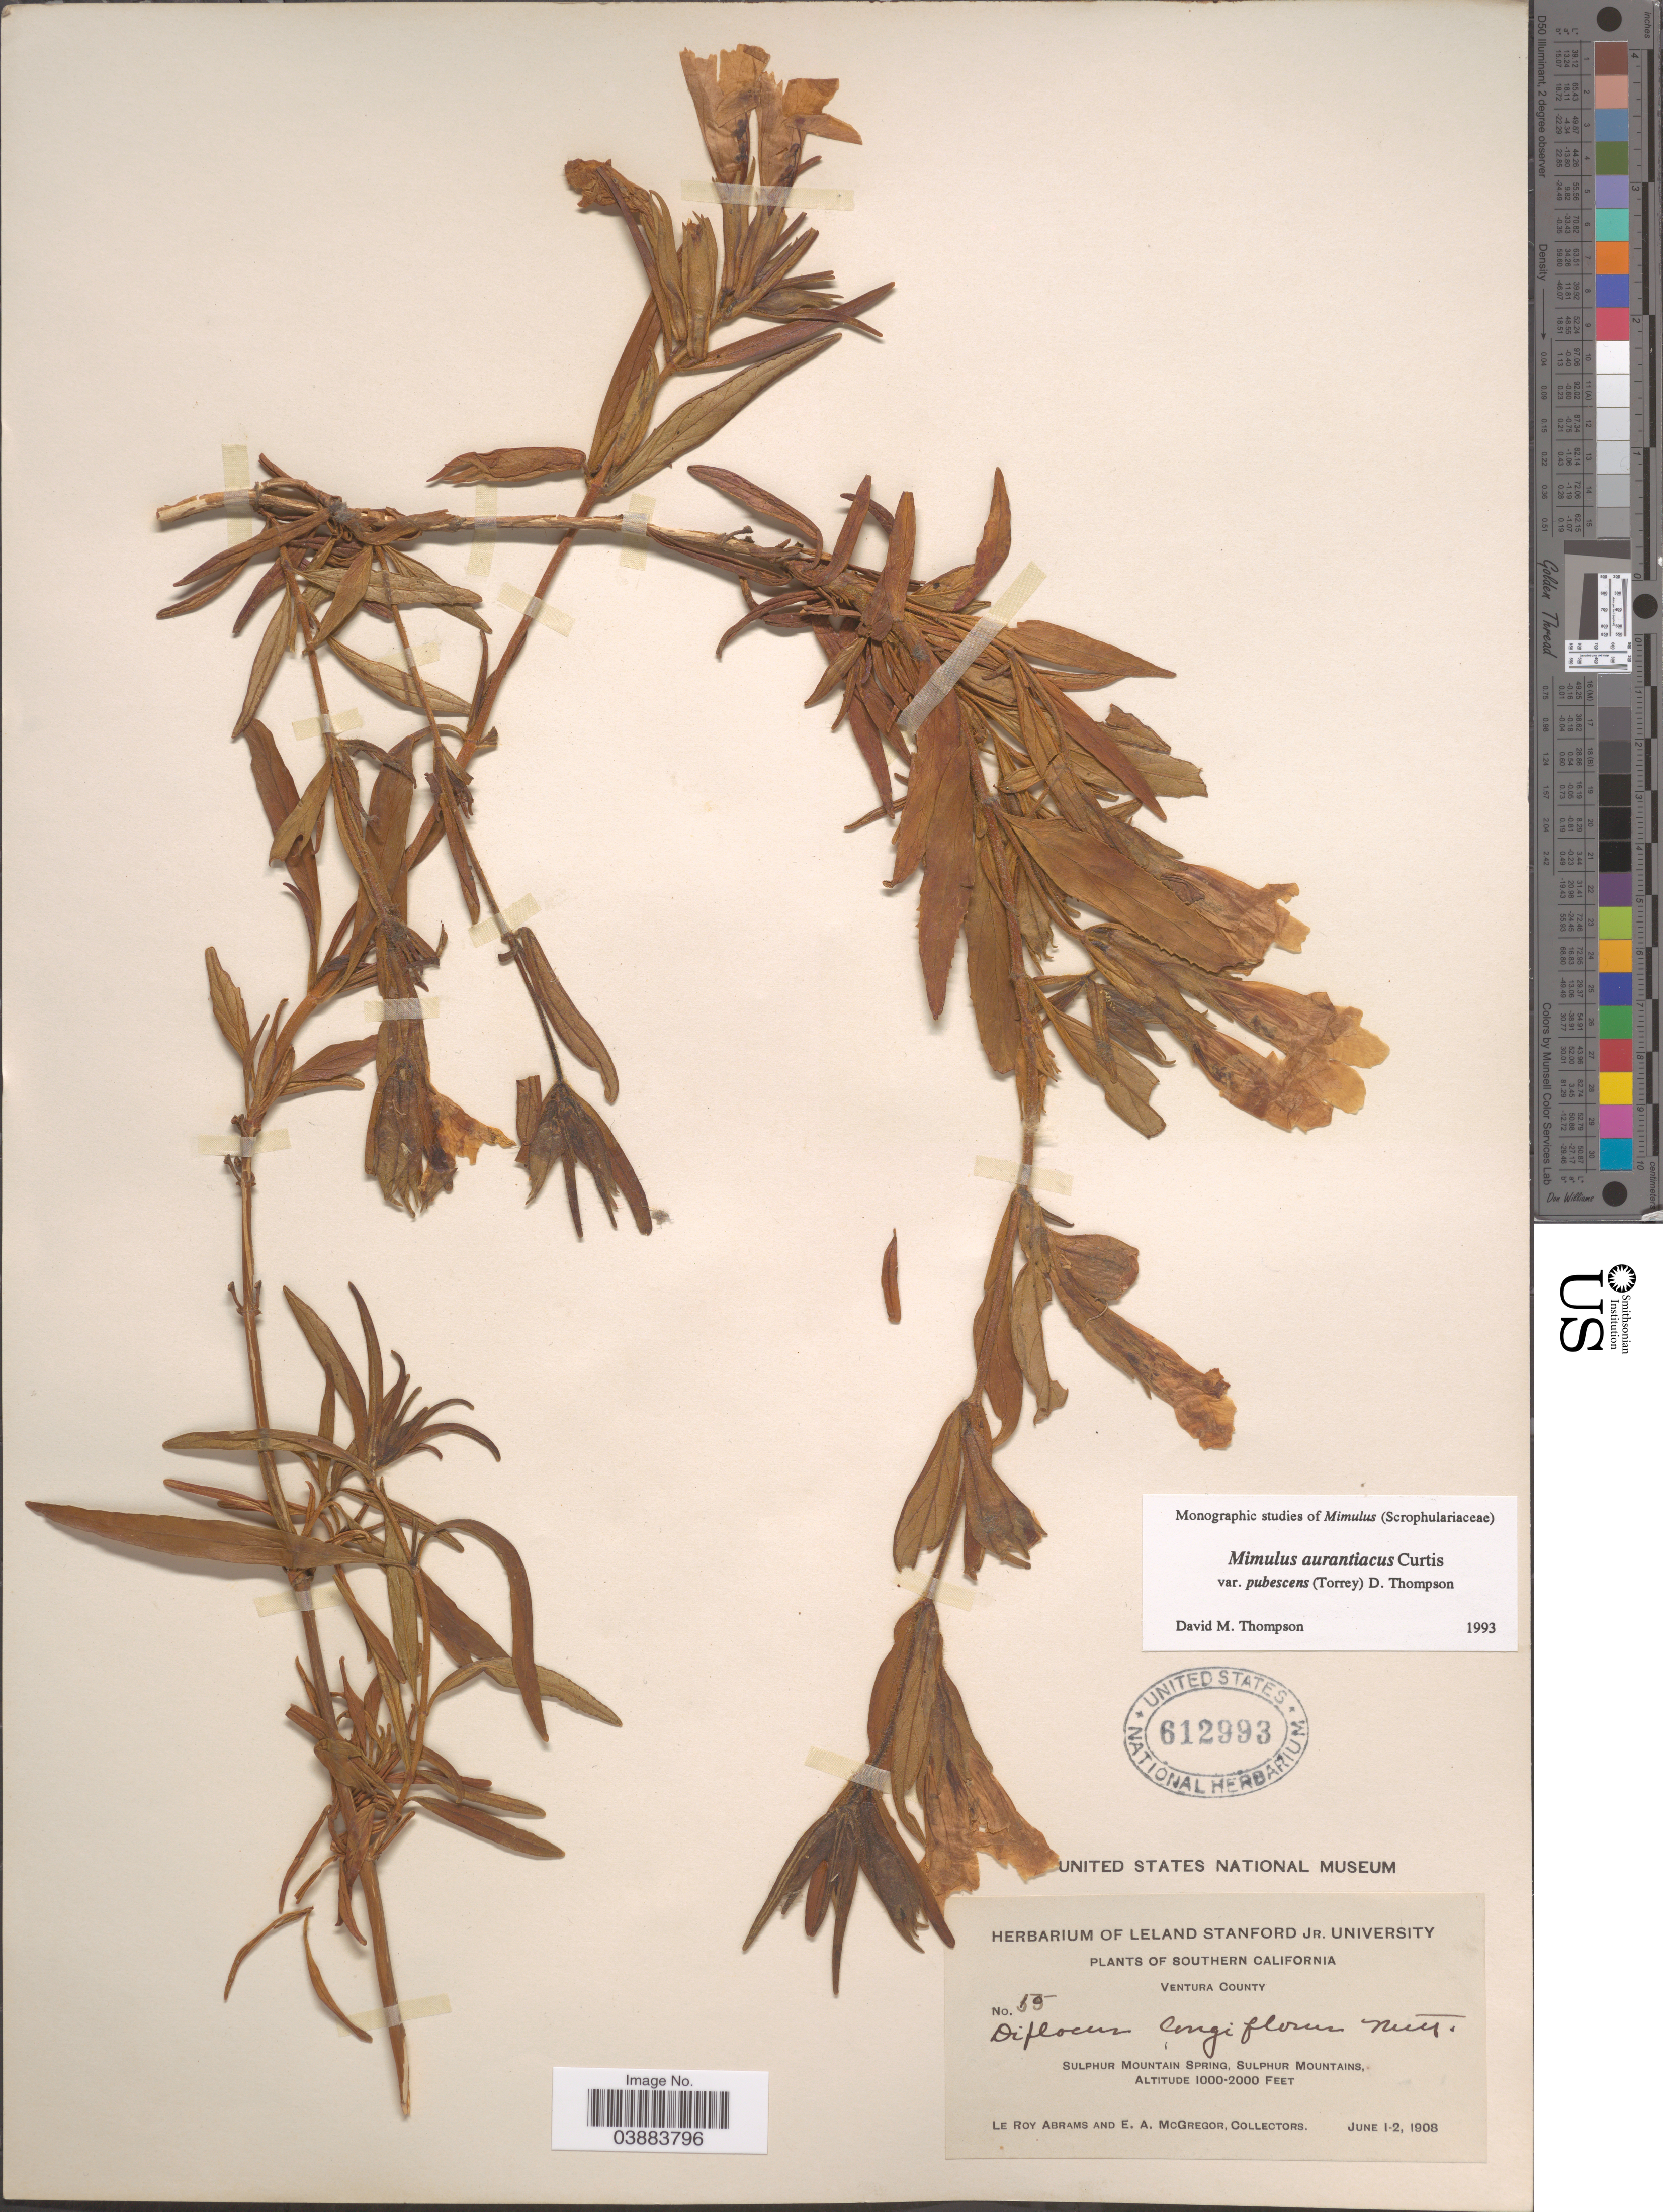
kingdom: Plantae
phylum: Tracheophyta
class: Magnoliopsida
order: Lamiales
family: Phrymaceae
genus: Diplacus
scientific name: Diplacus aurantiacus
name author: (Curtis) Jeps.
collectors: L. Abrams & E. A. McGregor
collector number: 10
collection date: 1908-06-01/1908-06-02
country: United States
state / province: California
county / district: Ventura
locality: Southern California. Ventura County. Sulphur Mountains Spring, Sulphur Mountains.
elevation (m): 305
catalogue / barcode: US 612993